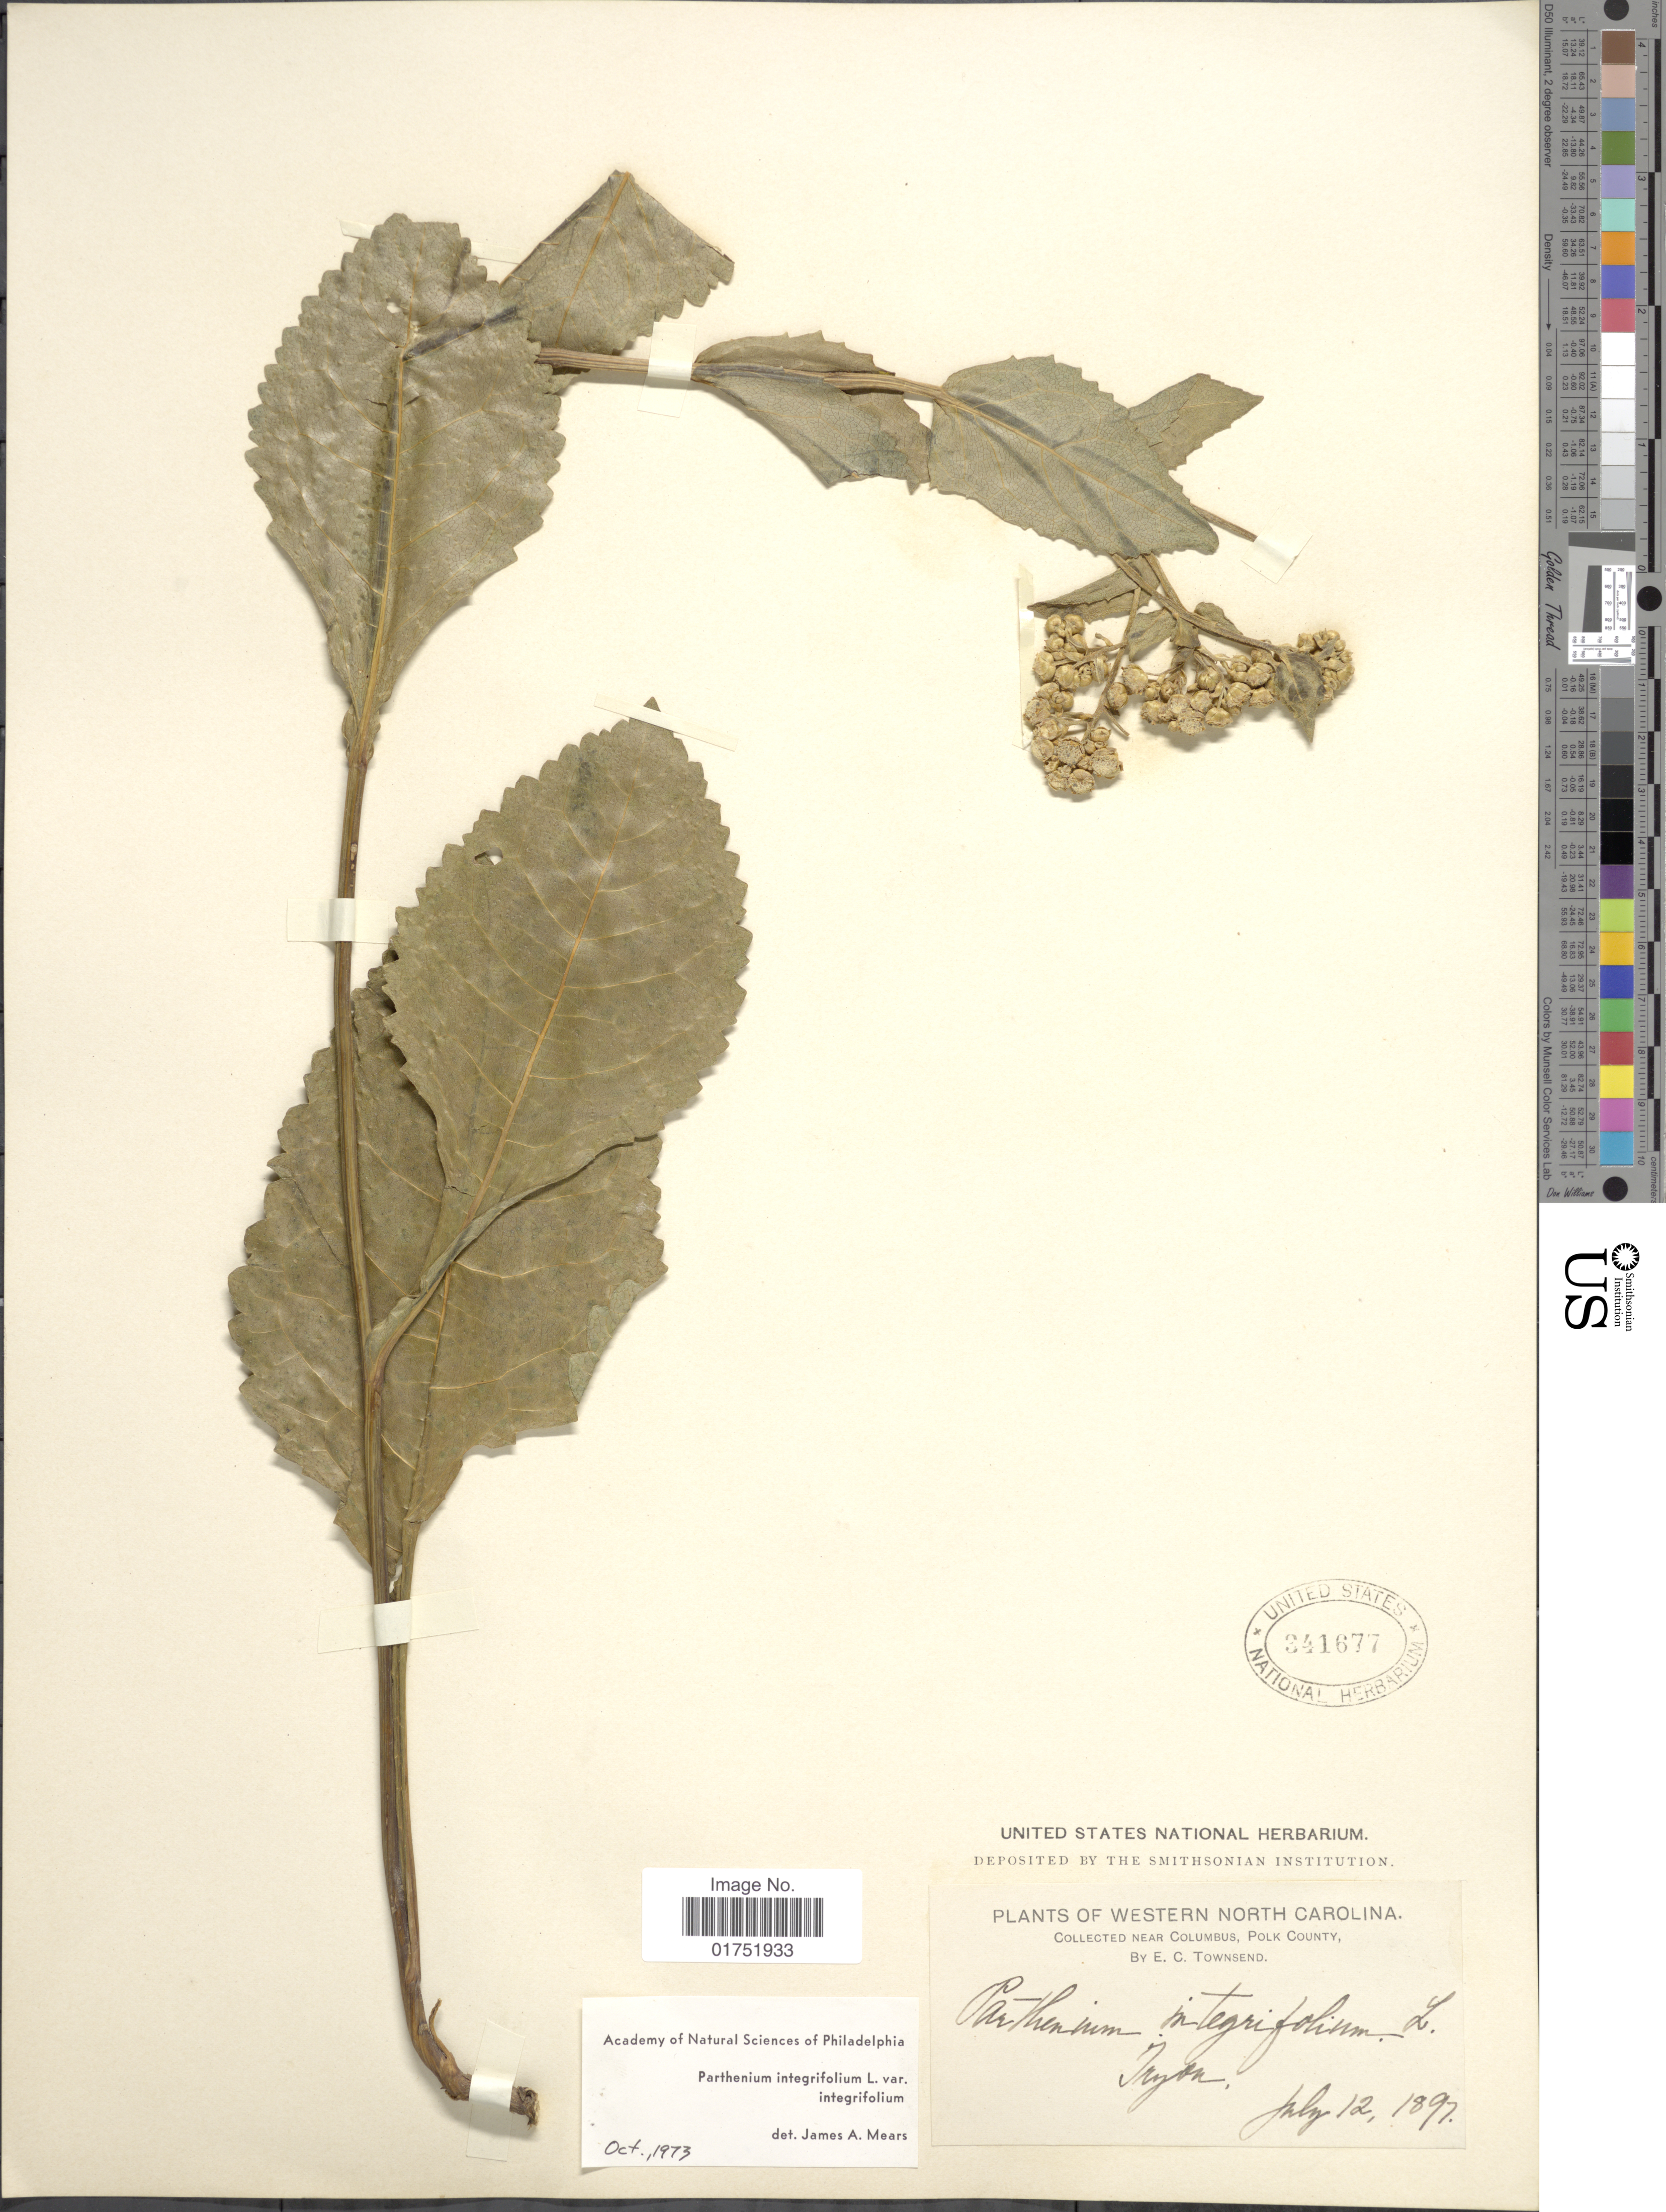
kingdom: Plantae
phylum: Tracheophyta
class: Magnoliopsida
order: Asterales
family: Asteraceae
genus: Parthenium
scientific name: Parthenium integrifolium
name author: L.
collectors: E. C. Townsend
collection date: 1897-07-12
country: United States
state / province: North Carolina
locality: Western North Carolina, near Columbus, Polk County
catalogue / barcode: US 341677